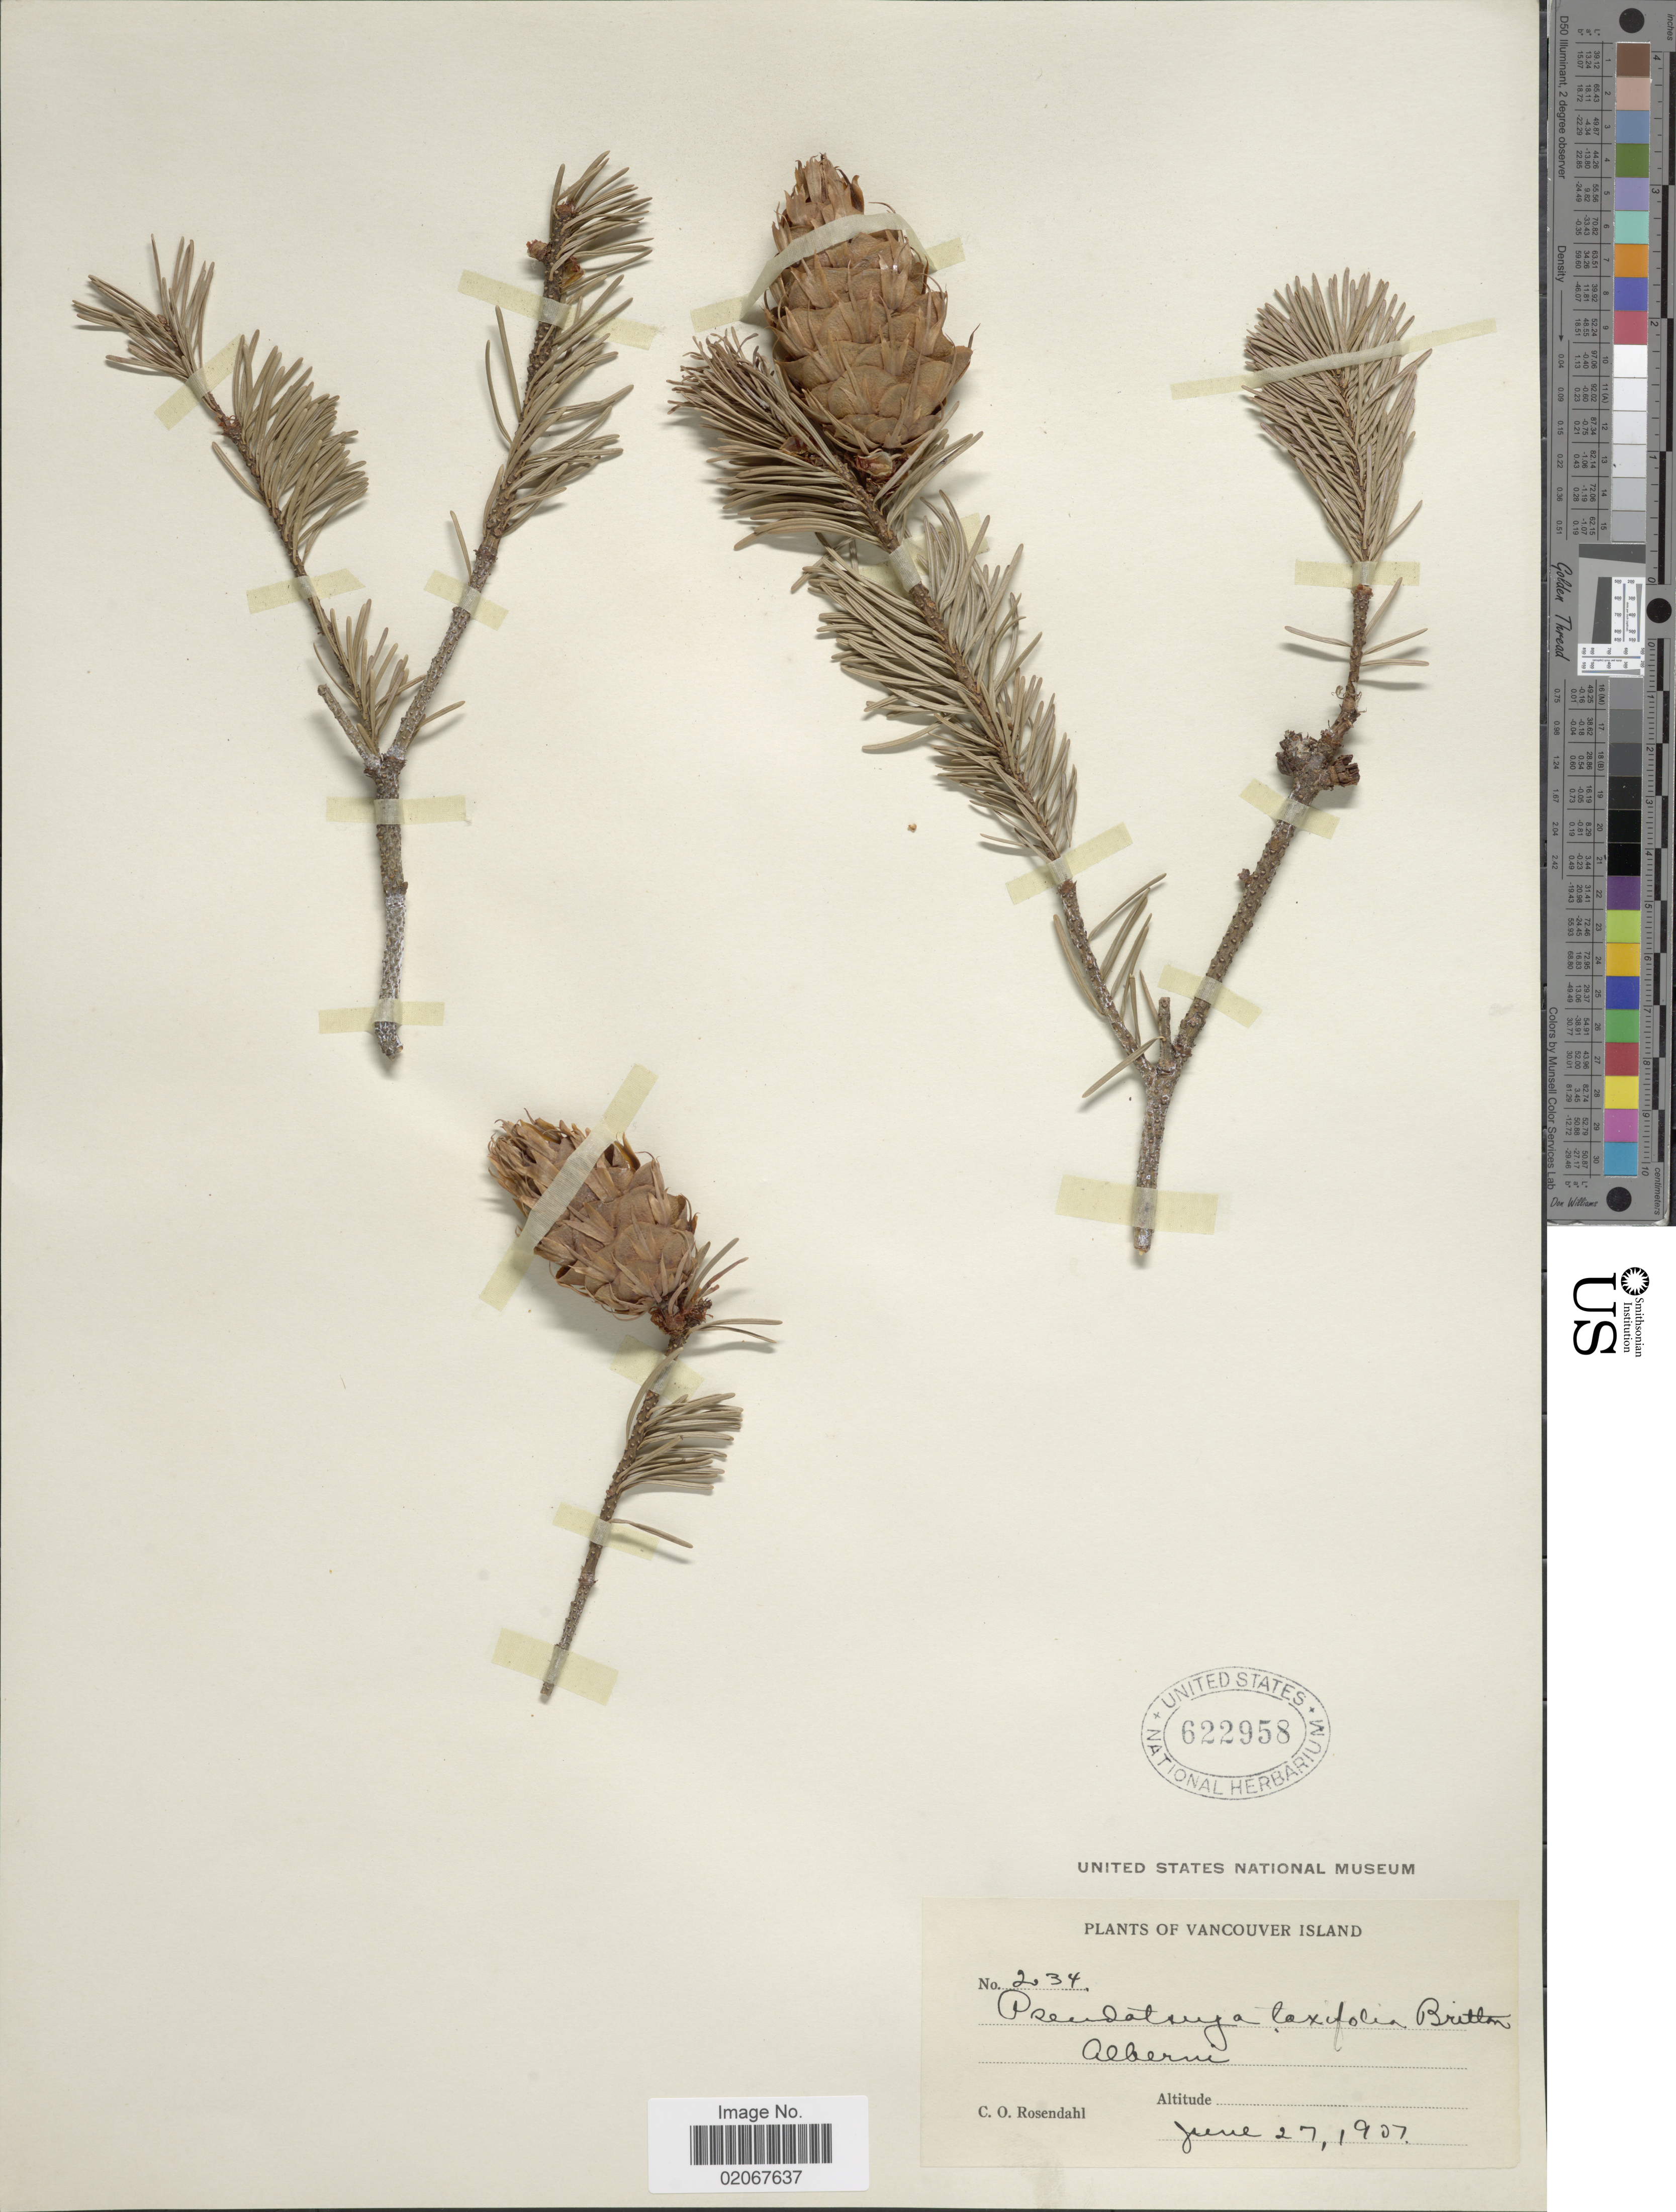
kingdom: Plantae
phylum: Tracheophyta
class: Pinopsida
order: Pinales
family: Pinaceae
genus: Pseudotsuga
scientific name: Pseudotsuga menziesii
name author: (Mirb.) Franco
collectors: C. O. Rosendahl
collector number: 234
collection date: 1907-06-27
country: Canada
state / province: British Columbia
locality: Vancouver Island. Alberni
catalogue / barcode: US 622958